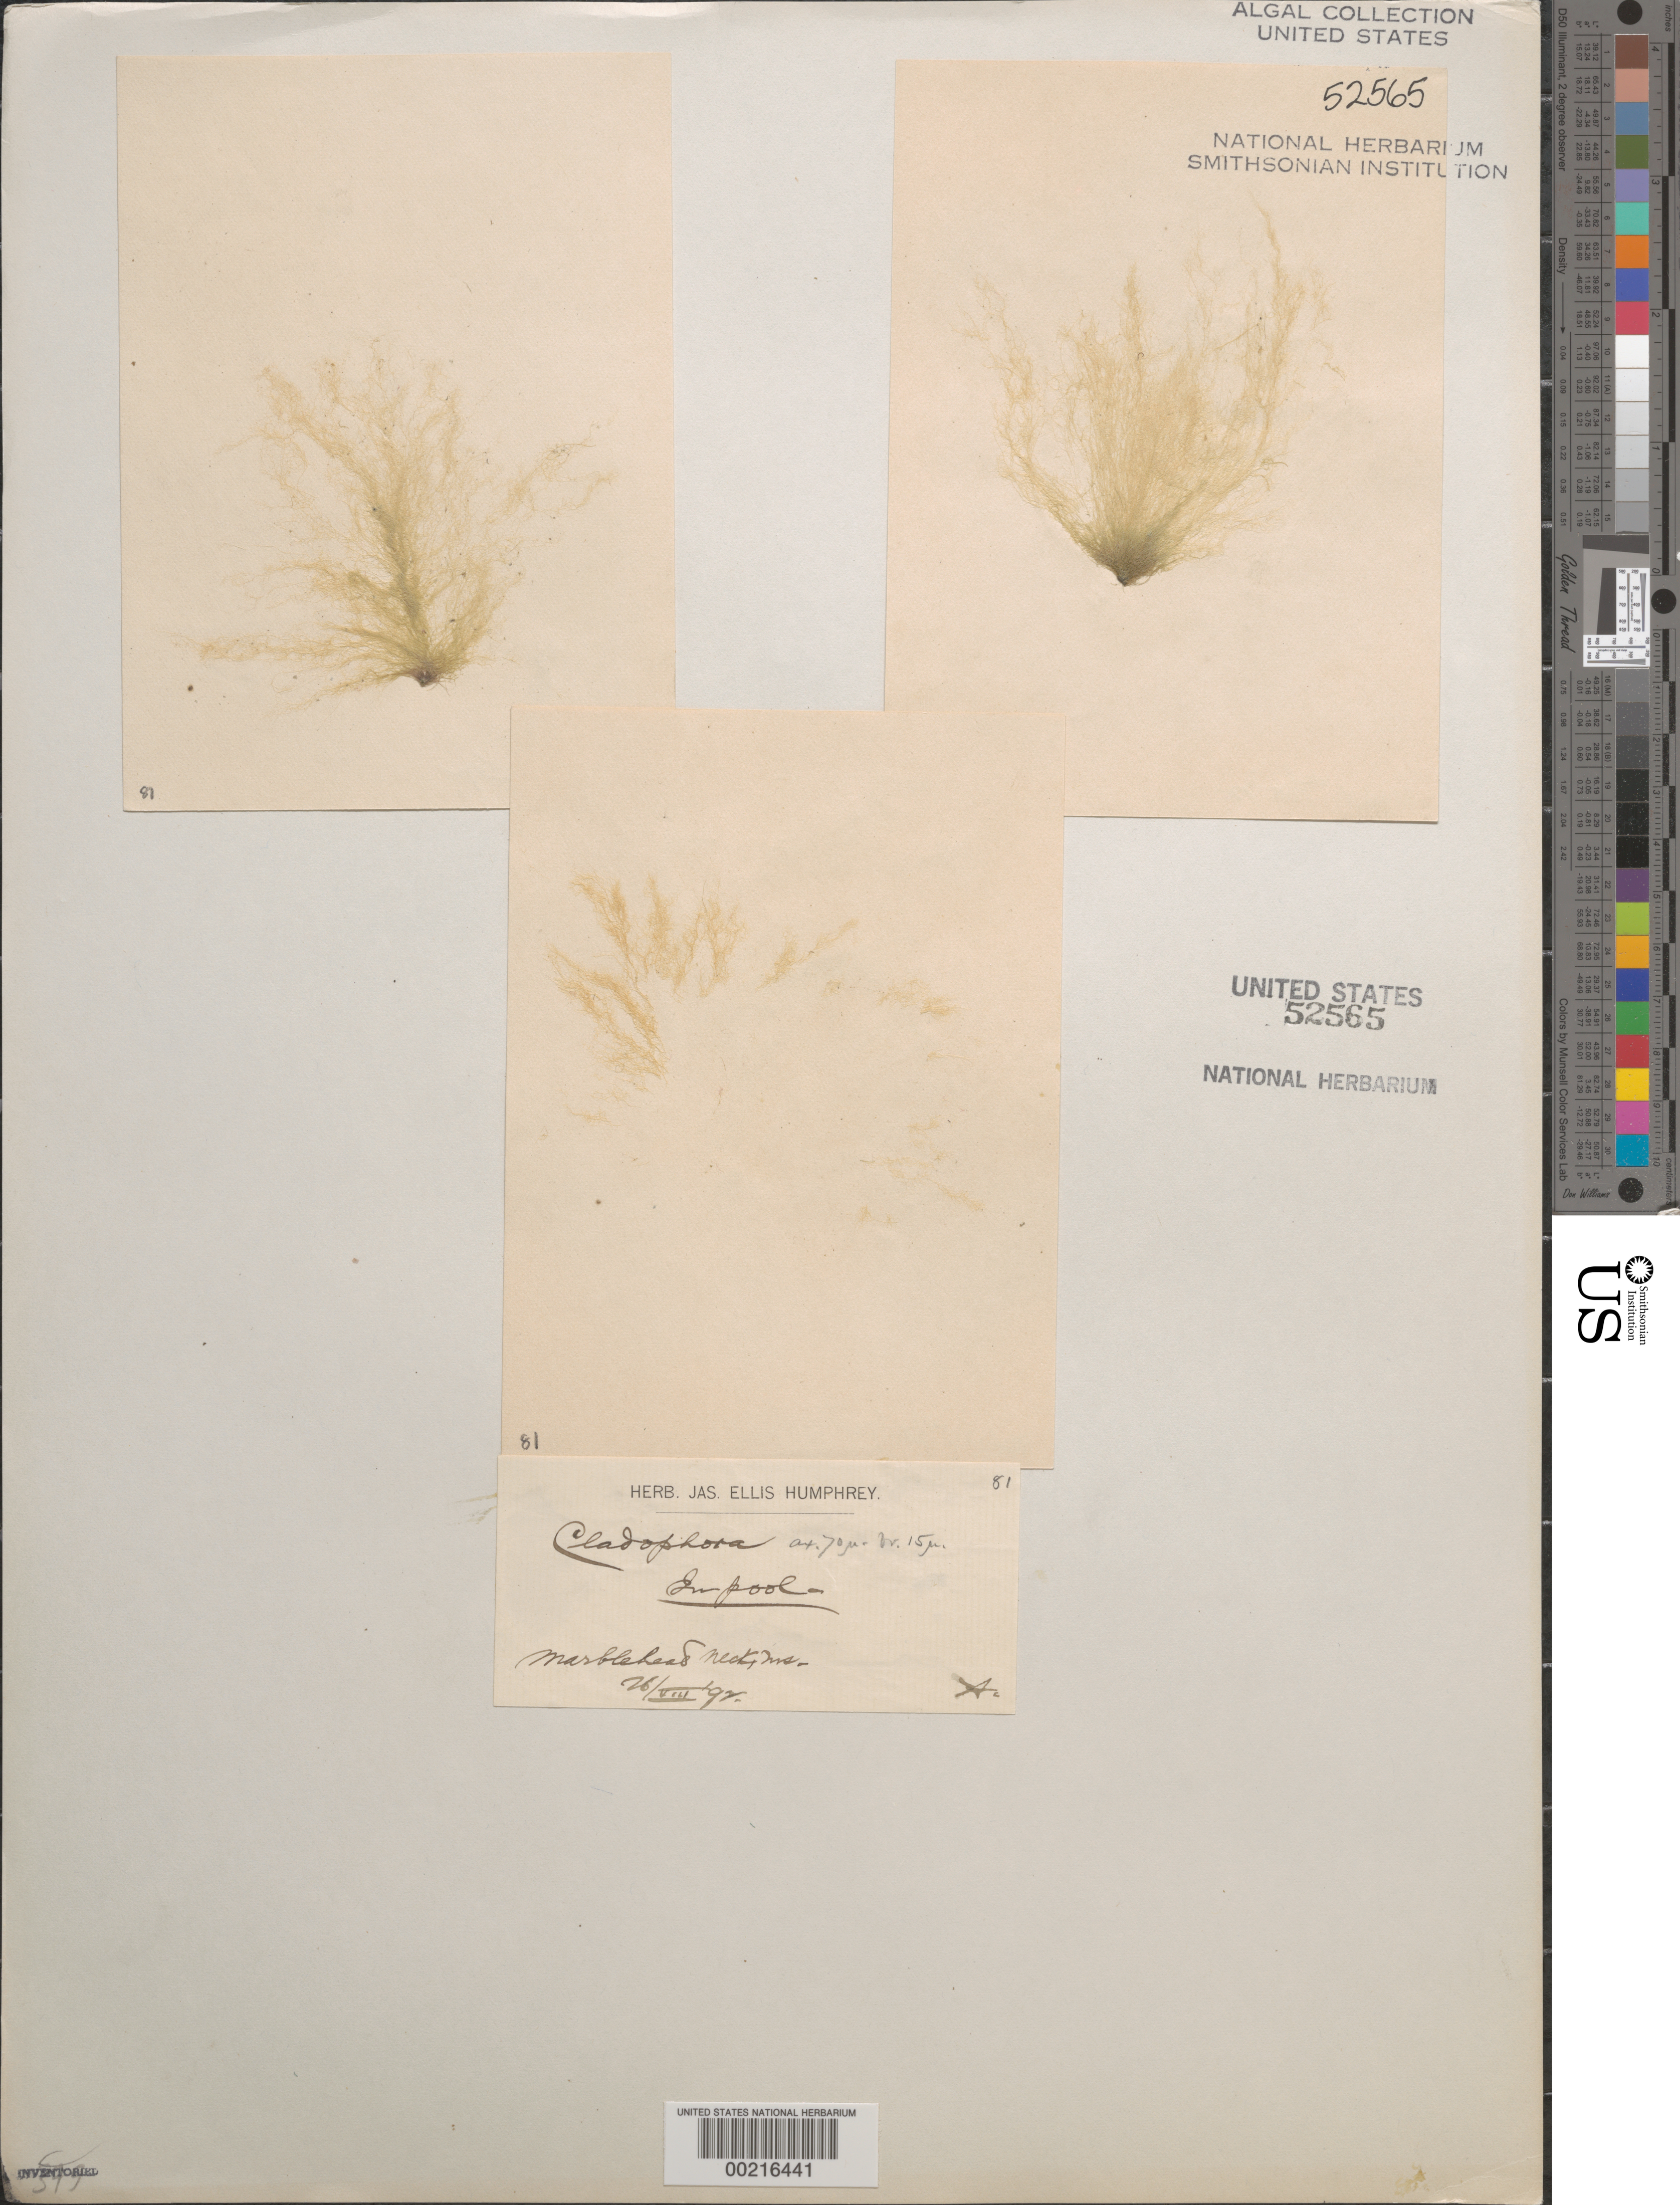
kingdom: Plantae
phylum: Chlorophyta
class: Ulvophyceae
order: Cladophorales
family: Cladophoraceae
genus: Cladophora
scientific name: Cladophora sp.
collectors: J. Humphrey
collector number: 81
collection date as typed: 26 Aug 1892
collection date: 1892-08-26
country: United States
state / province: Massachusetts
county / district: Essex County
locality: Marblehead Neck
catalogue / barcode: US 52565